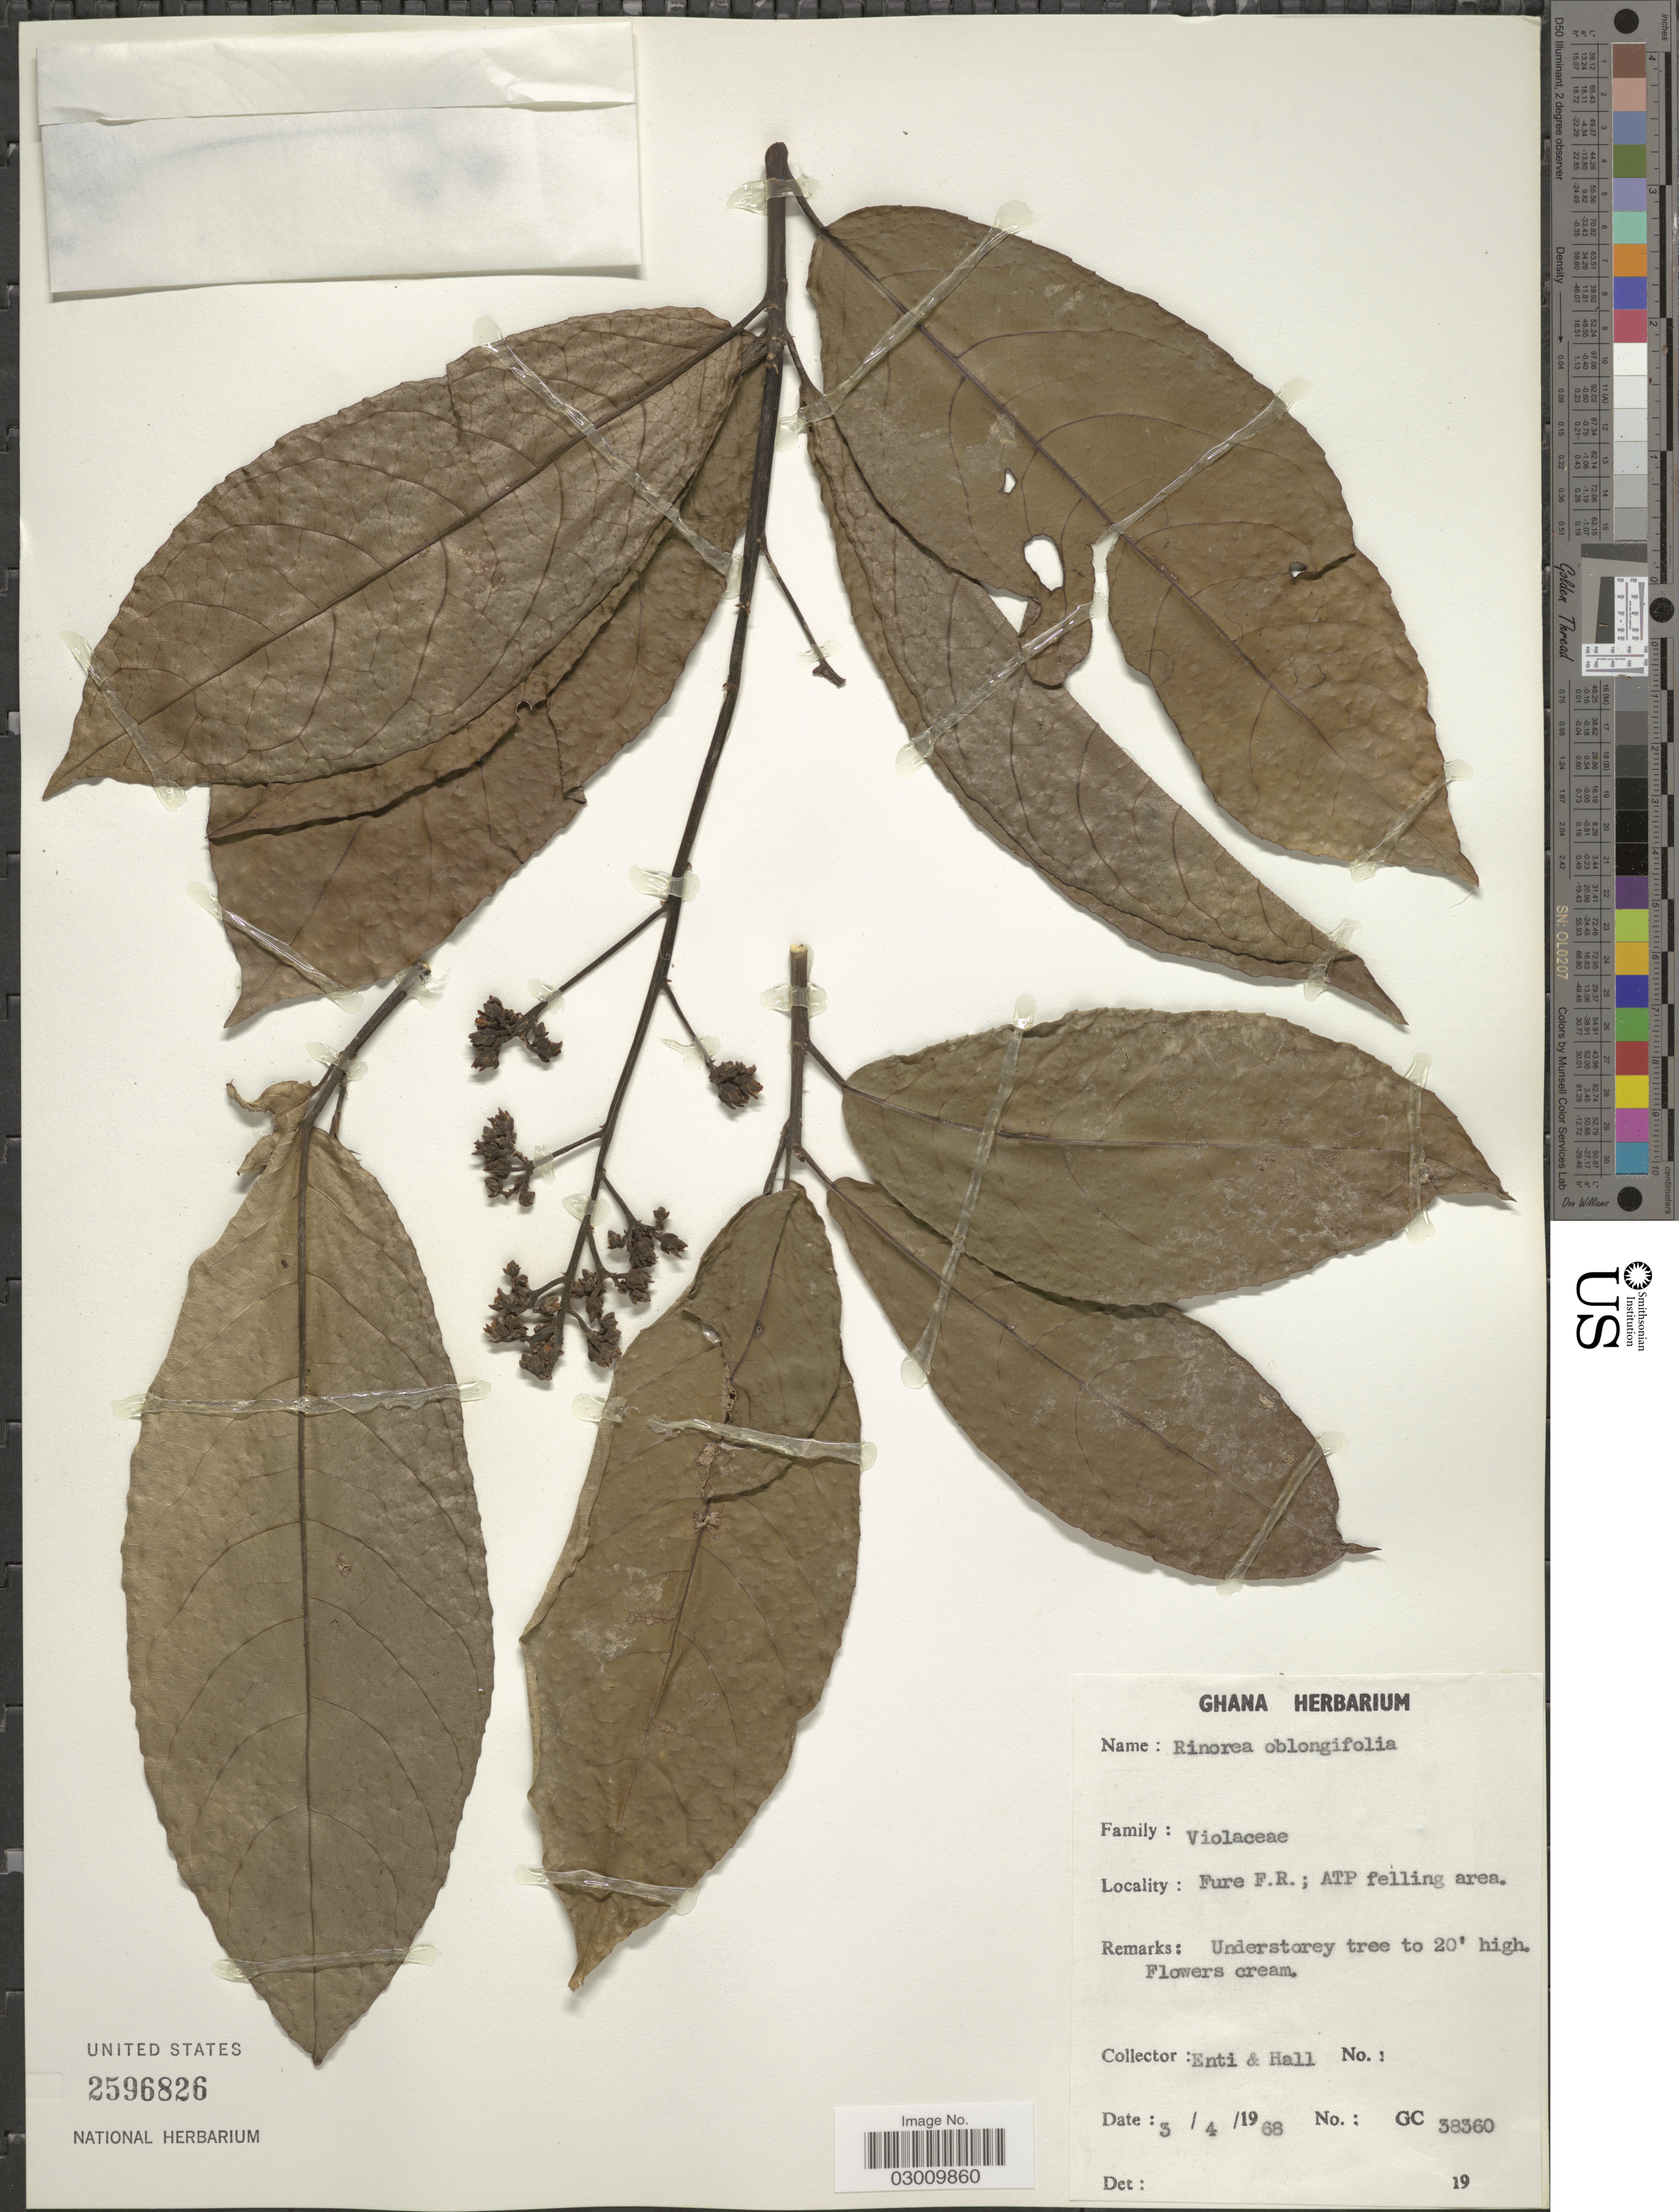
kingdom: Plantae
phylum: Tracheophyta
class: Magnoliopsida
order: Malpighiales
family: Violaceae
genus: Rinorea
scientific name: Rinorea oblongifolia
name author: (C.H. Wright) C. Marquand ex Chipp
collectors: -. Enti & -- Hall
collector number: GC38360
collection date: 1968-04-03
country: Ghana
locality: Fure F.R.; ATP felling area.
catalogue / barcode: US 2596826